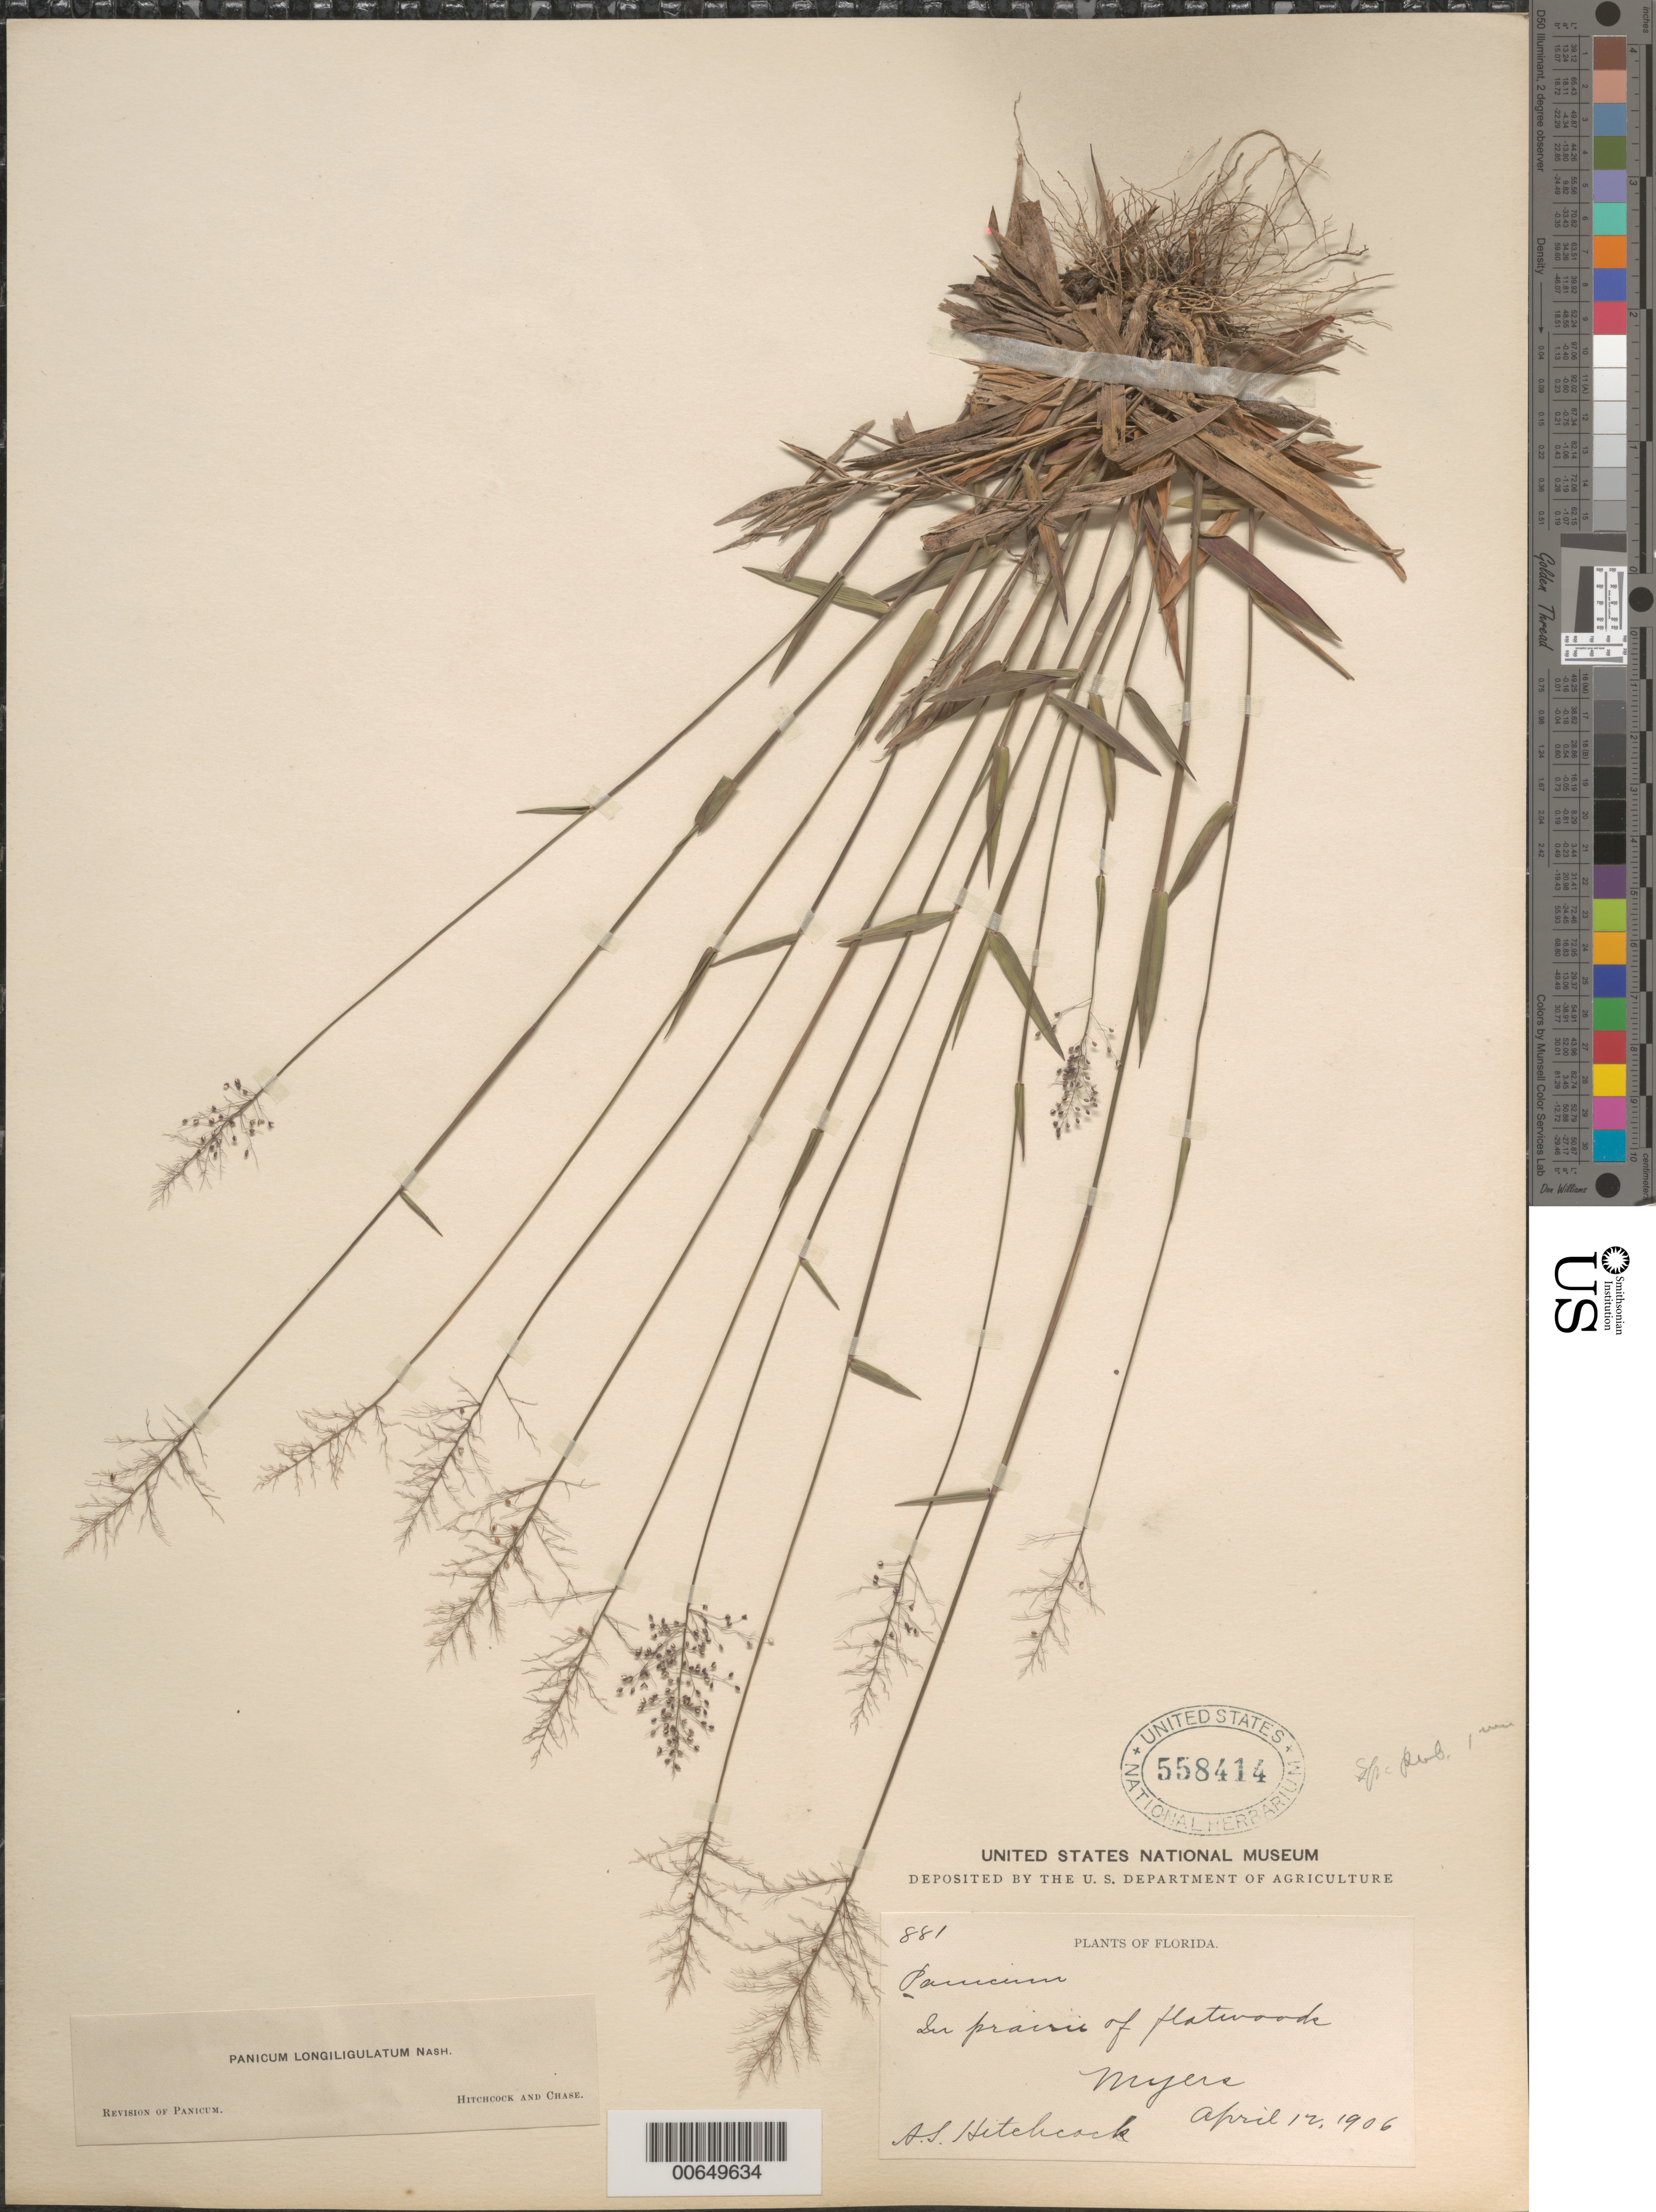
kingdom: Plantae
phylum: Tracheophyta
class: Liliopsida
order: Poales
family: Poaceae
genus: Dichanthelium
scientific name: Dichanthelium leucothrix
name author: (Nash) Freckmann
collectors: A. S. Hitchcock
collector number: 881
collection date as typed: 12 Apr 1906 or 04 Dec 1906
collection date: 1906-04-12 or 1906-12-04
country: United States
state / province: Florida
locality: Myers.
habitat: In prairie of flatwoods.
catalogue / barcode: US 558414